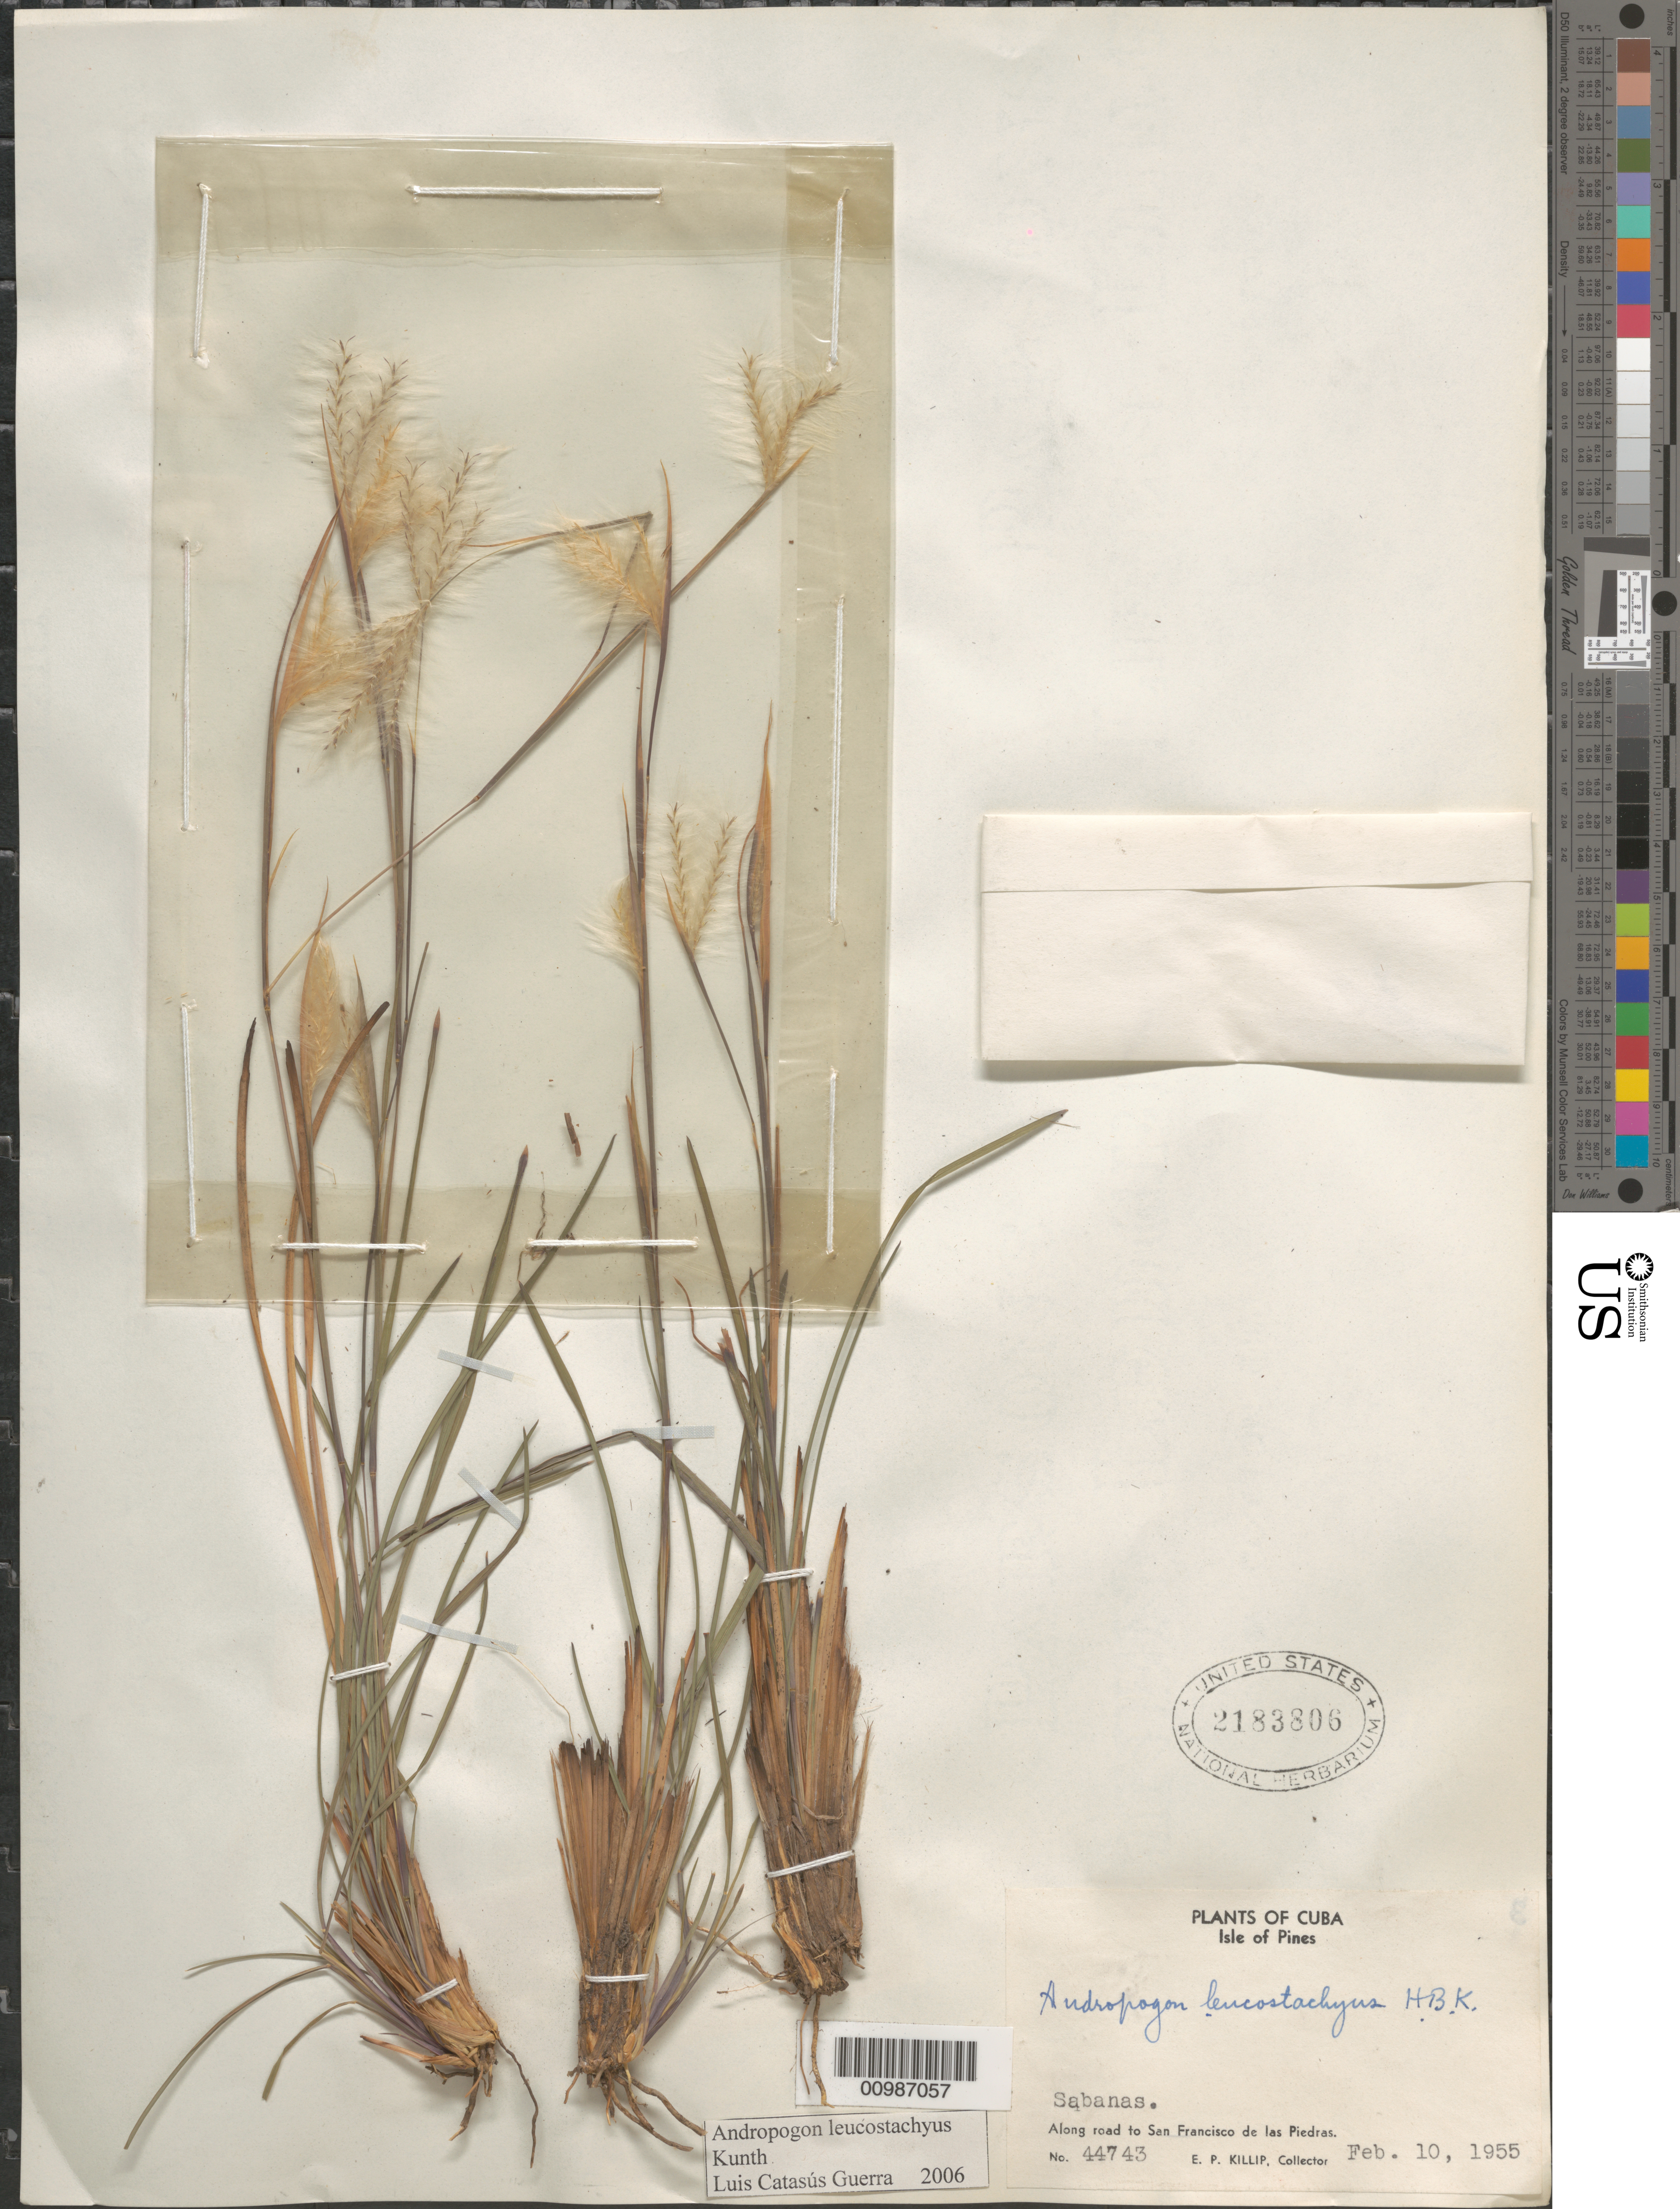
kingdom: Plantae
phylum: Tracheophyta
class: Liliopsida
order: Poales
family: Poaceae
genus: Andropogon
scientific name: Andropogon leucostachyus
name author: Kunth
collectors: E. P. Killip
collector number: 44743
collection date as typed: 10 Feb 1955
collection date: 1955-02-10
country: Cuba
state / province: Isla de la Juventud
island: Isla de la Juventud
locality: [Isle of Pines], Along road to San Francisco de las Piedras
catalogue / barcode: US 2183806